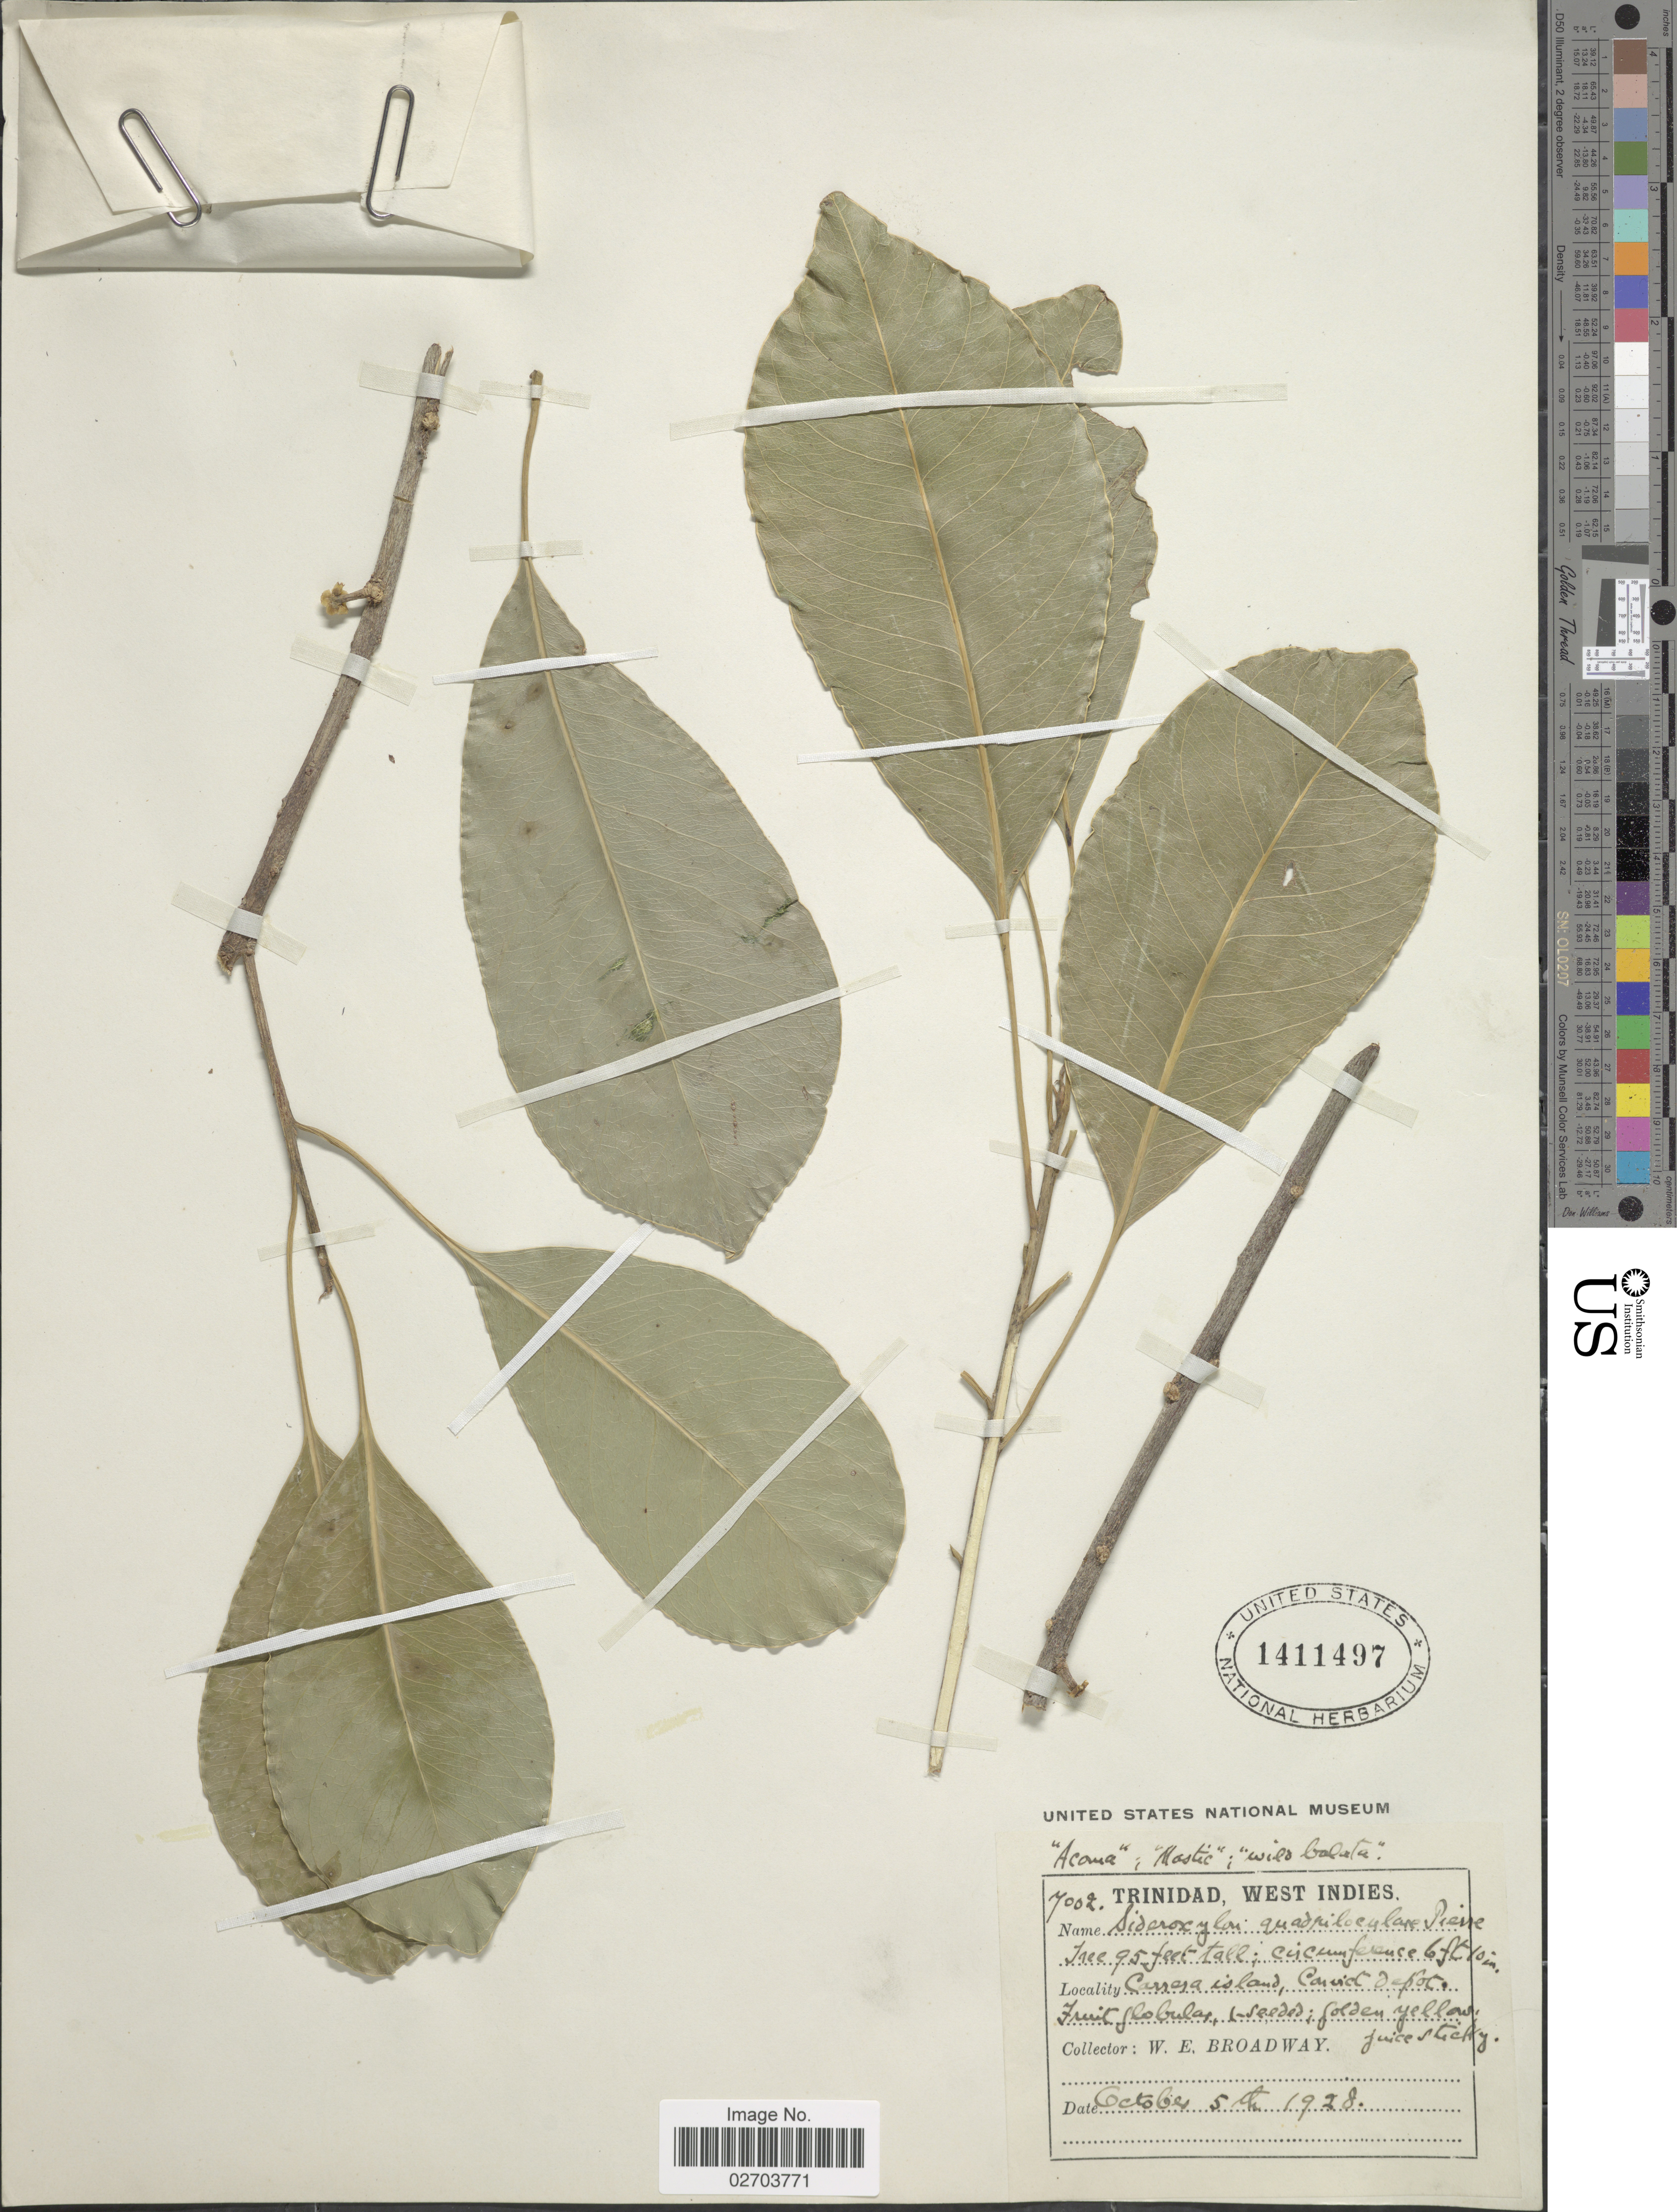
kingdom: Plantae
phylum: Tracheophyta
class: Magnoliopsida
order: Ericales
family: Sapotaceae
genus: Sideroxylon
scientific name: Sideroxylon foetidissimum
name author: Jacq.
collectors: W. E. Broadway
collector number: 7002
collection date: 1928-10-05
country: Trinidad and Tobago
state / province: Trinidad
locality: West Indies. Carerra island, Convict depot.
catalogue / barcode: US 1411497